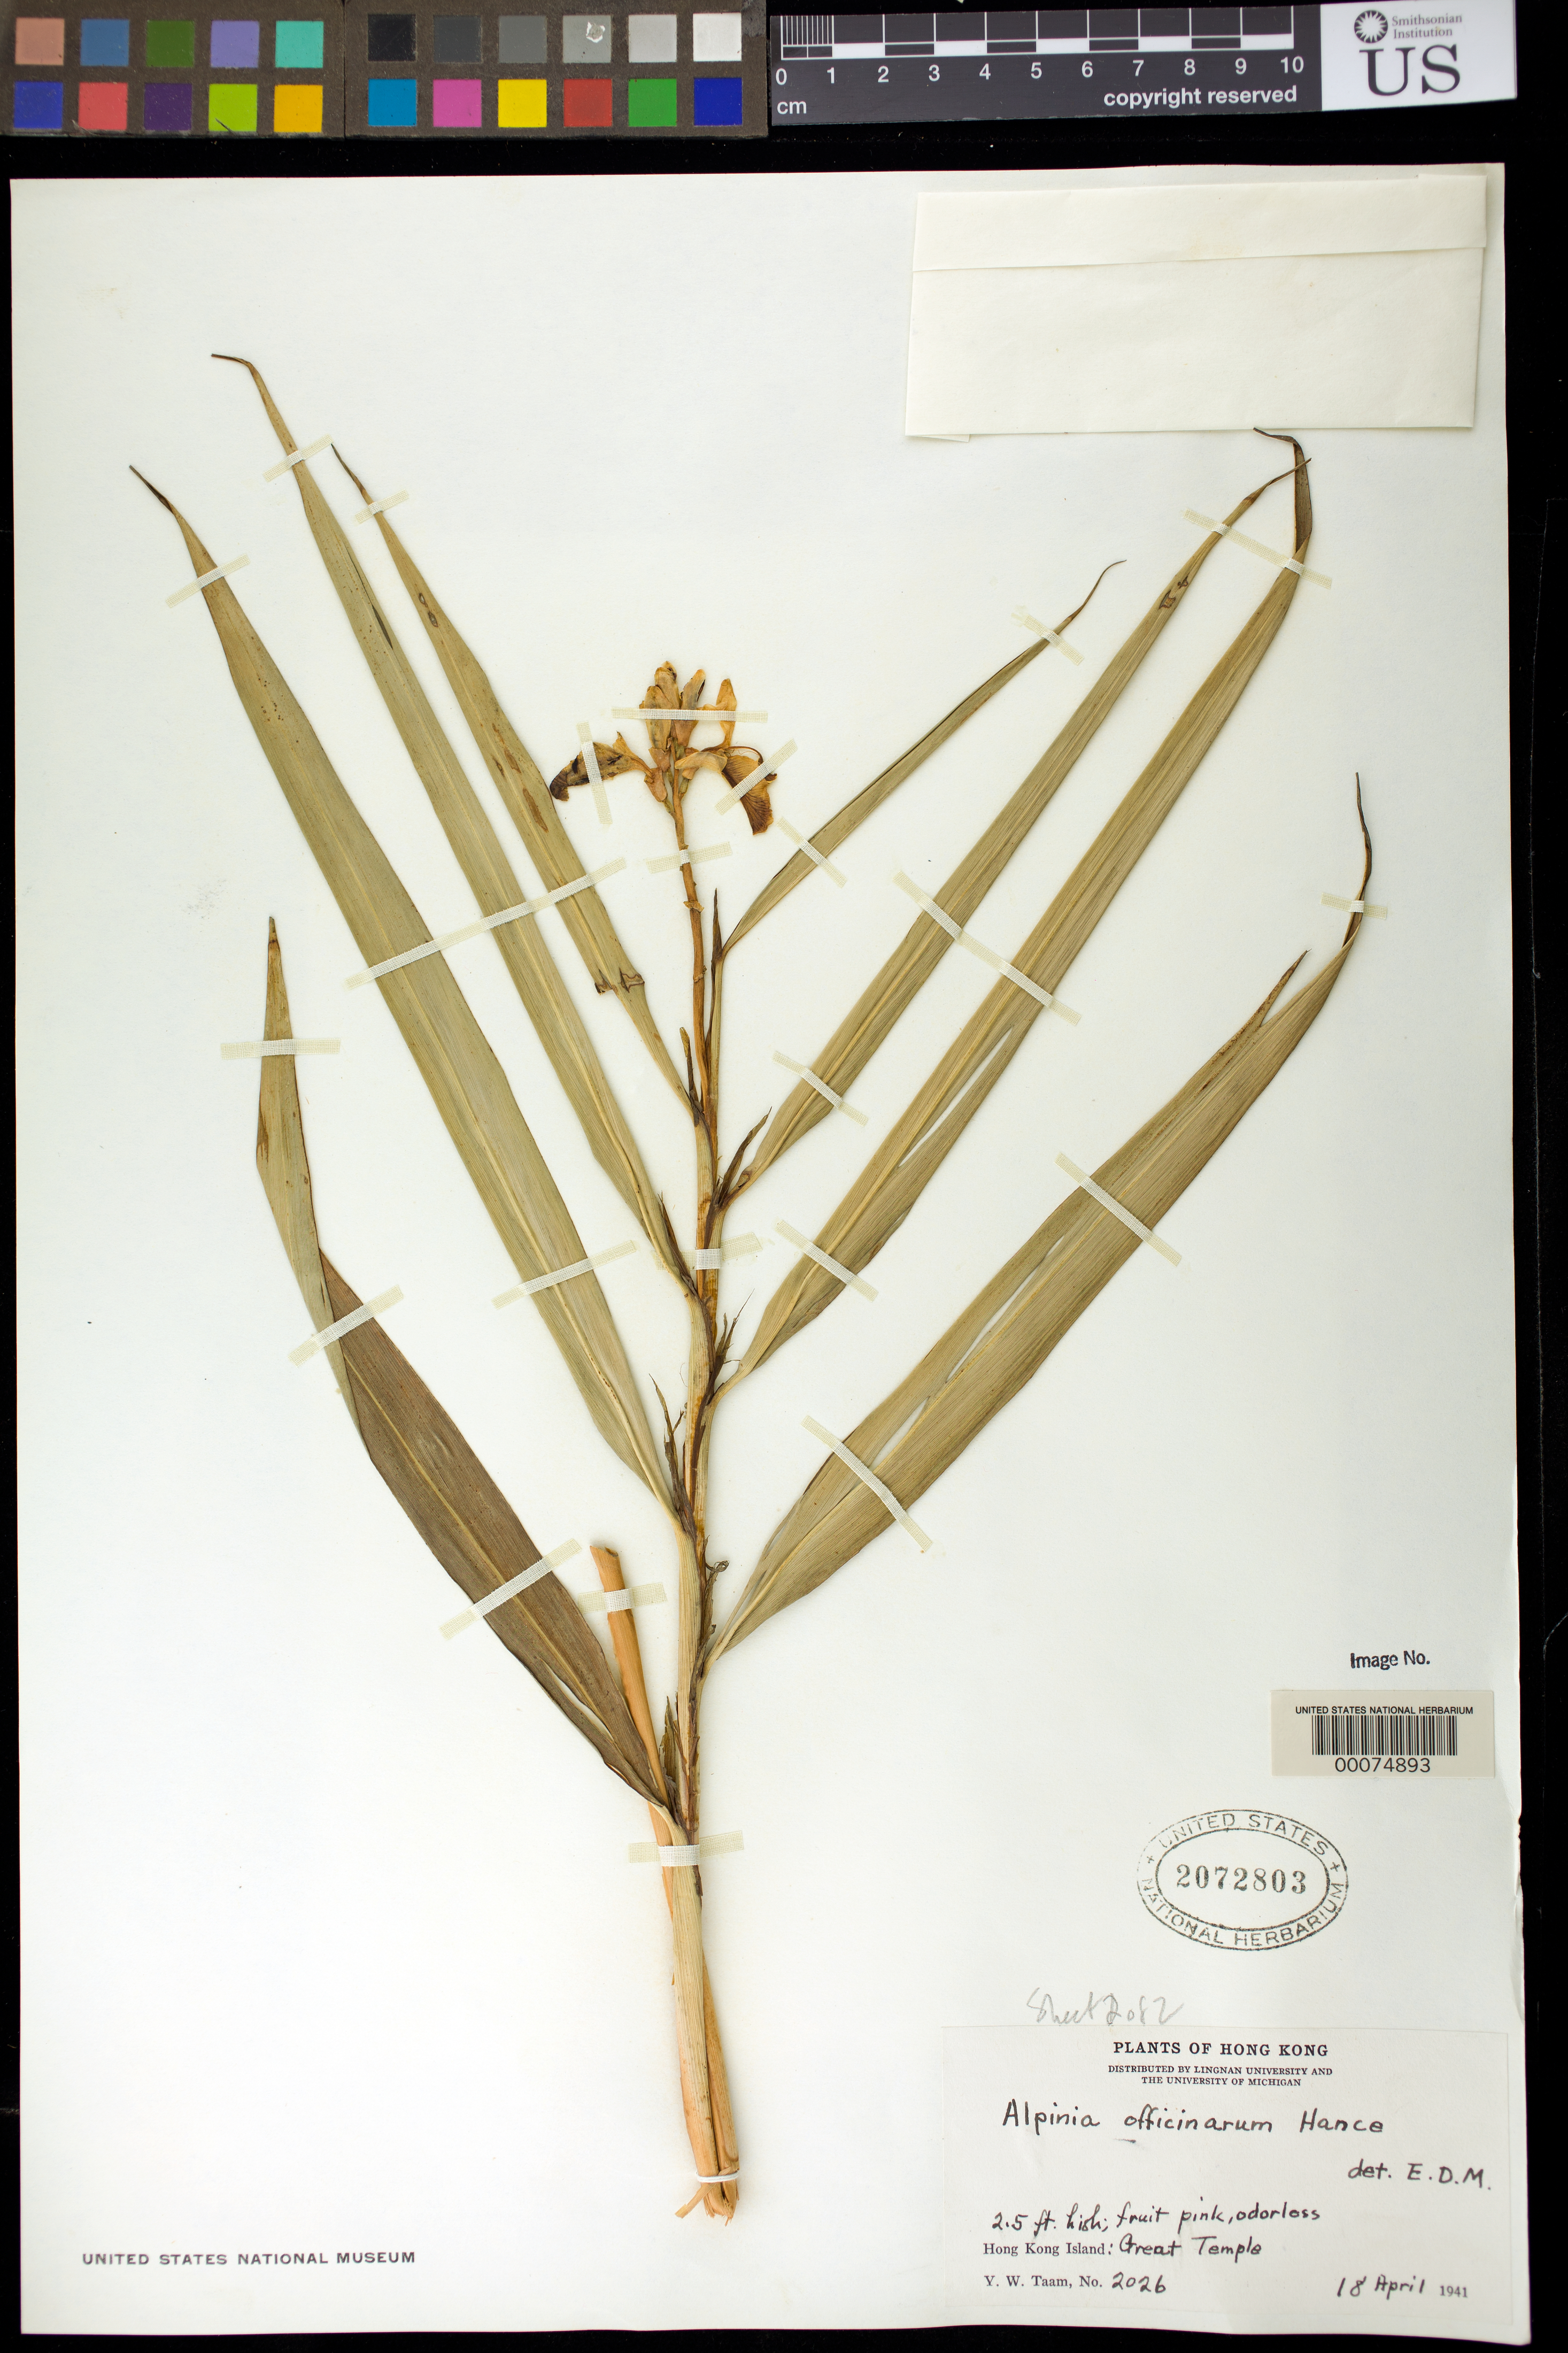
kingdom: Plantae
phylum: Tracheophyta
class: Liliopsida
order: Zingiberales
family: Zingiberaceae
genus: Alpinia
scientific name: Alpinia officinarum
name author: Hance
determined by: Merrill, Elmer D.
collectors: Y. W. Taam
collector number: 2026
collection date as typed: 18 Apr 1941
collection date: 1941-04-18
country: China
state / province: Hong Kong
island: Hong Kong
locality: Great temple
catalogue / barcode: US 2072803